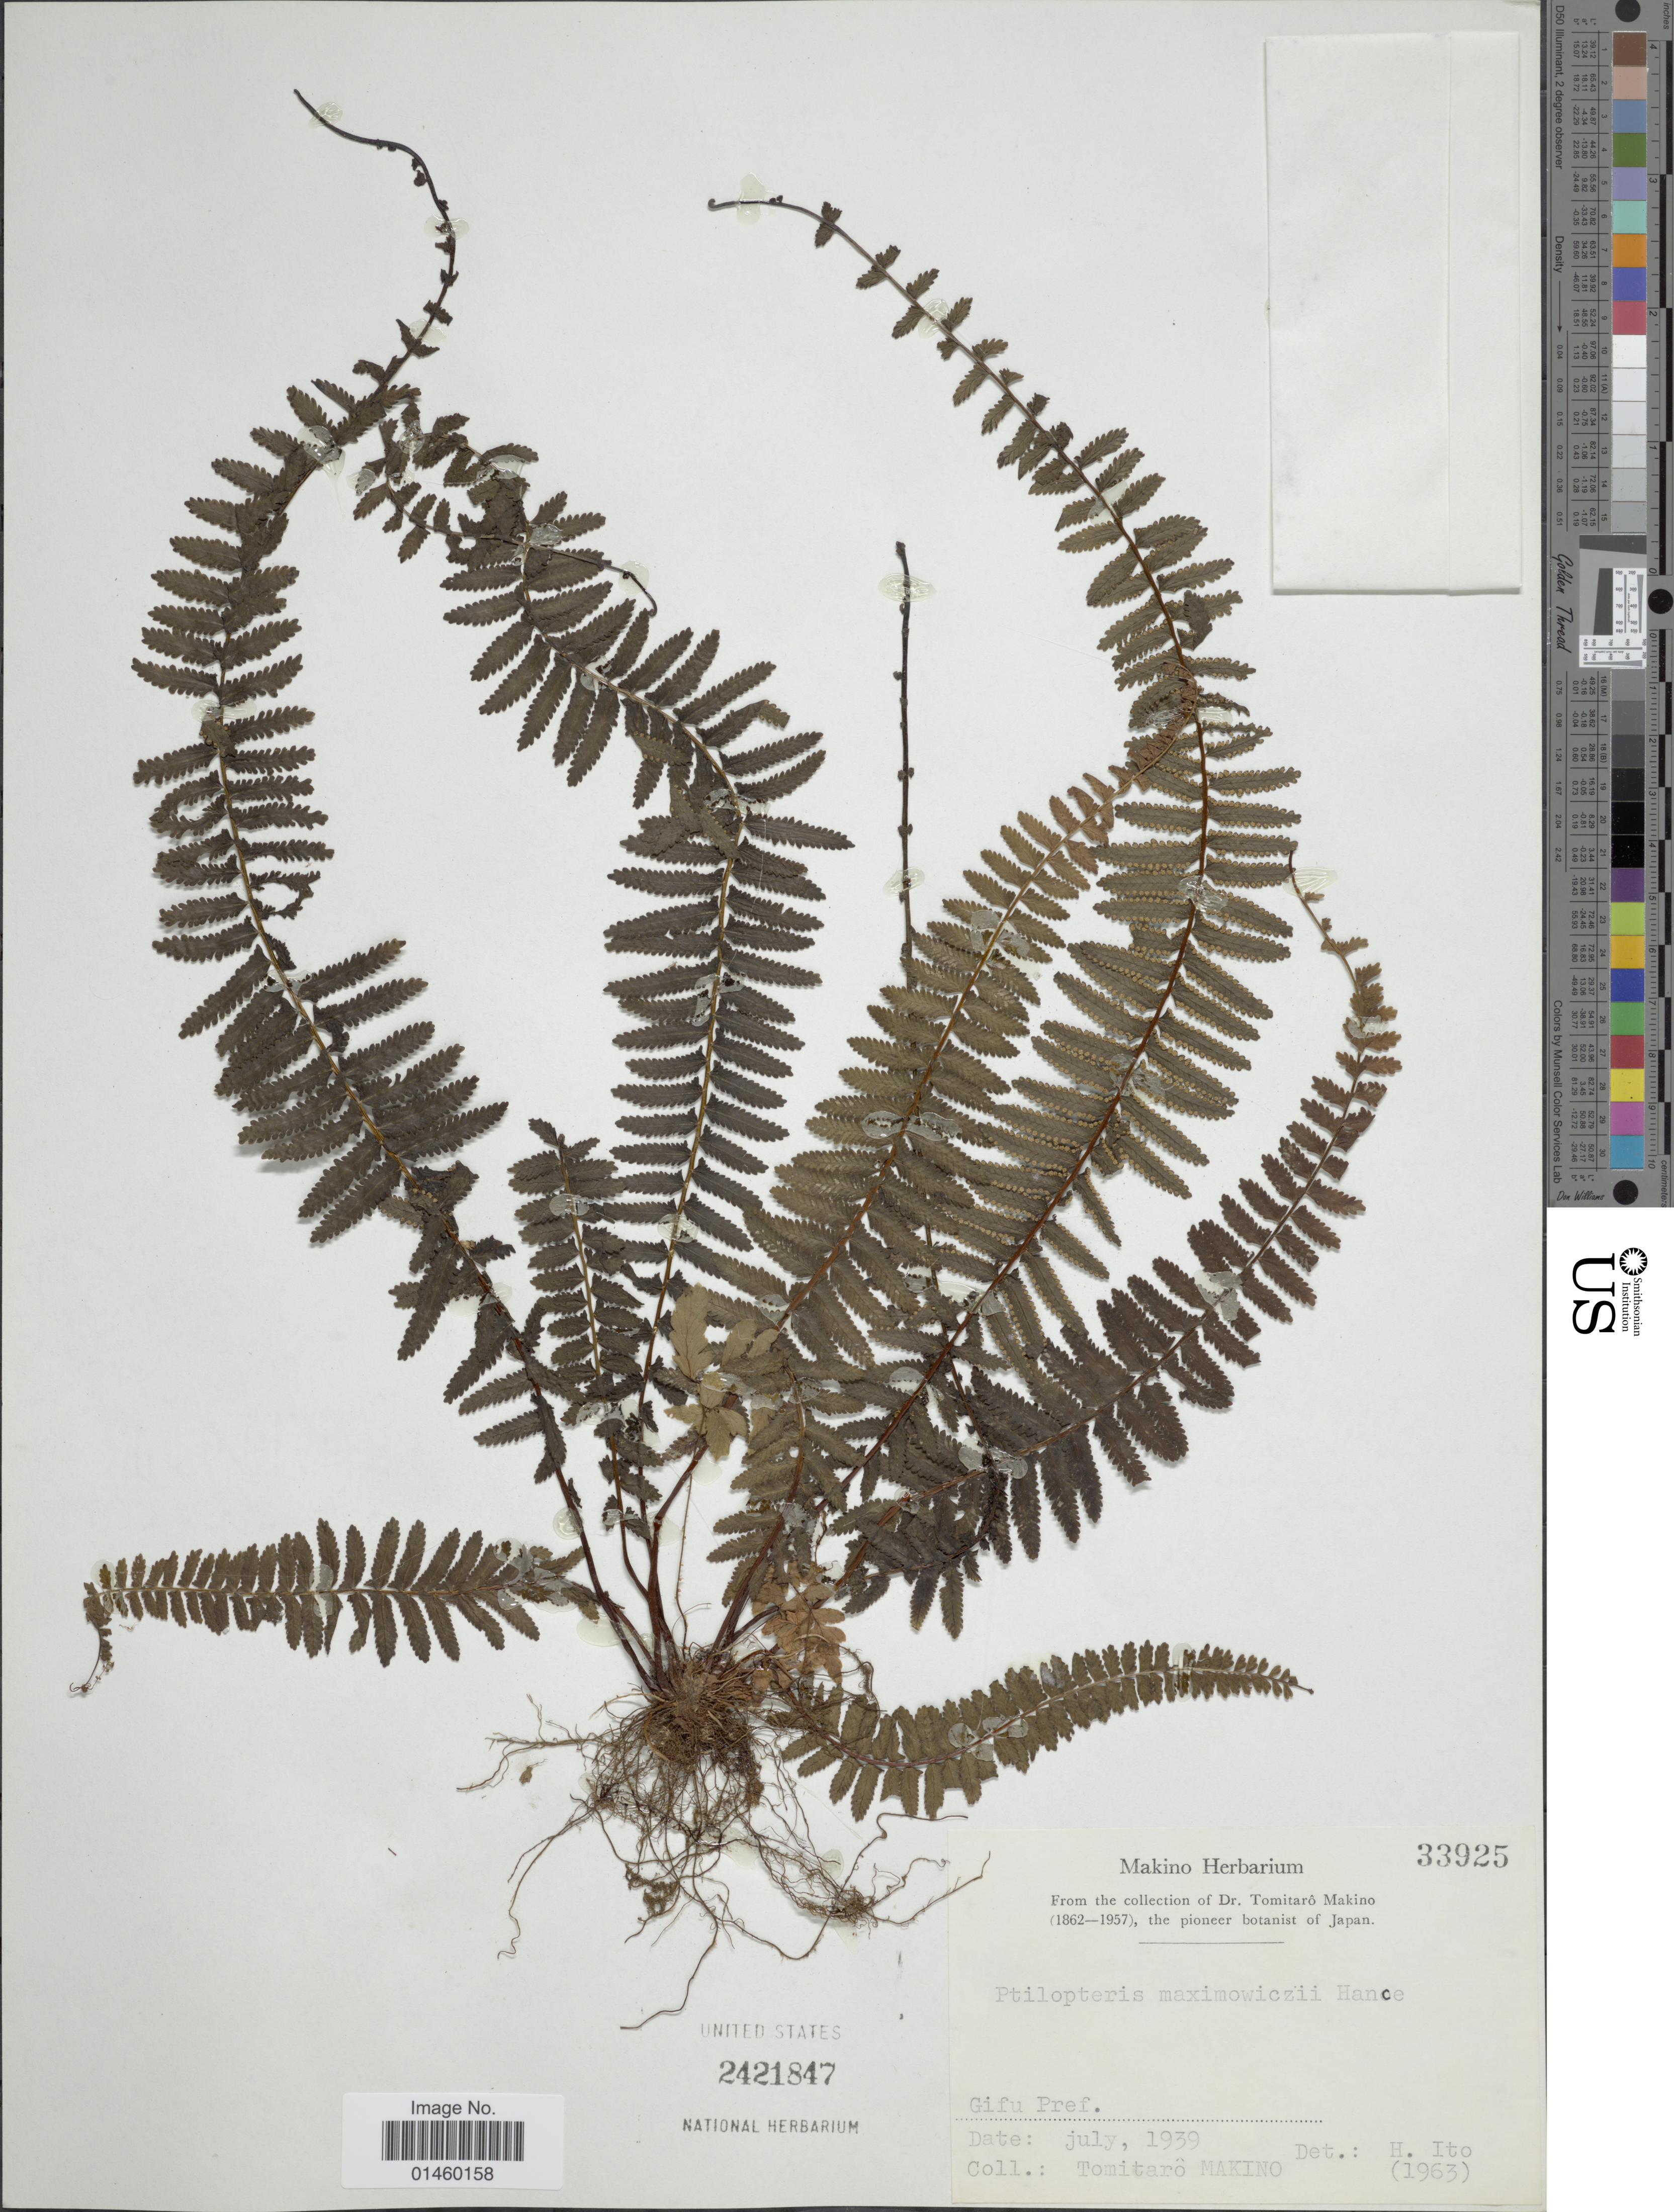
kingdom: Plantae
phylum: Tracheophyta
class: Polypodiopsida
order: Polypodiales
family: Dennstaedtiaceae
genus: Monachosorum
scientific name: Monachosorum maximowiczii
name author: (Baker) Hayata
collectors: T. Makino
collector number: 33925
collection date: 1939-07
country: Japan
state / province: Gihu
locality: Gifu Pref.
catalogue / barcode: US 2421847